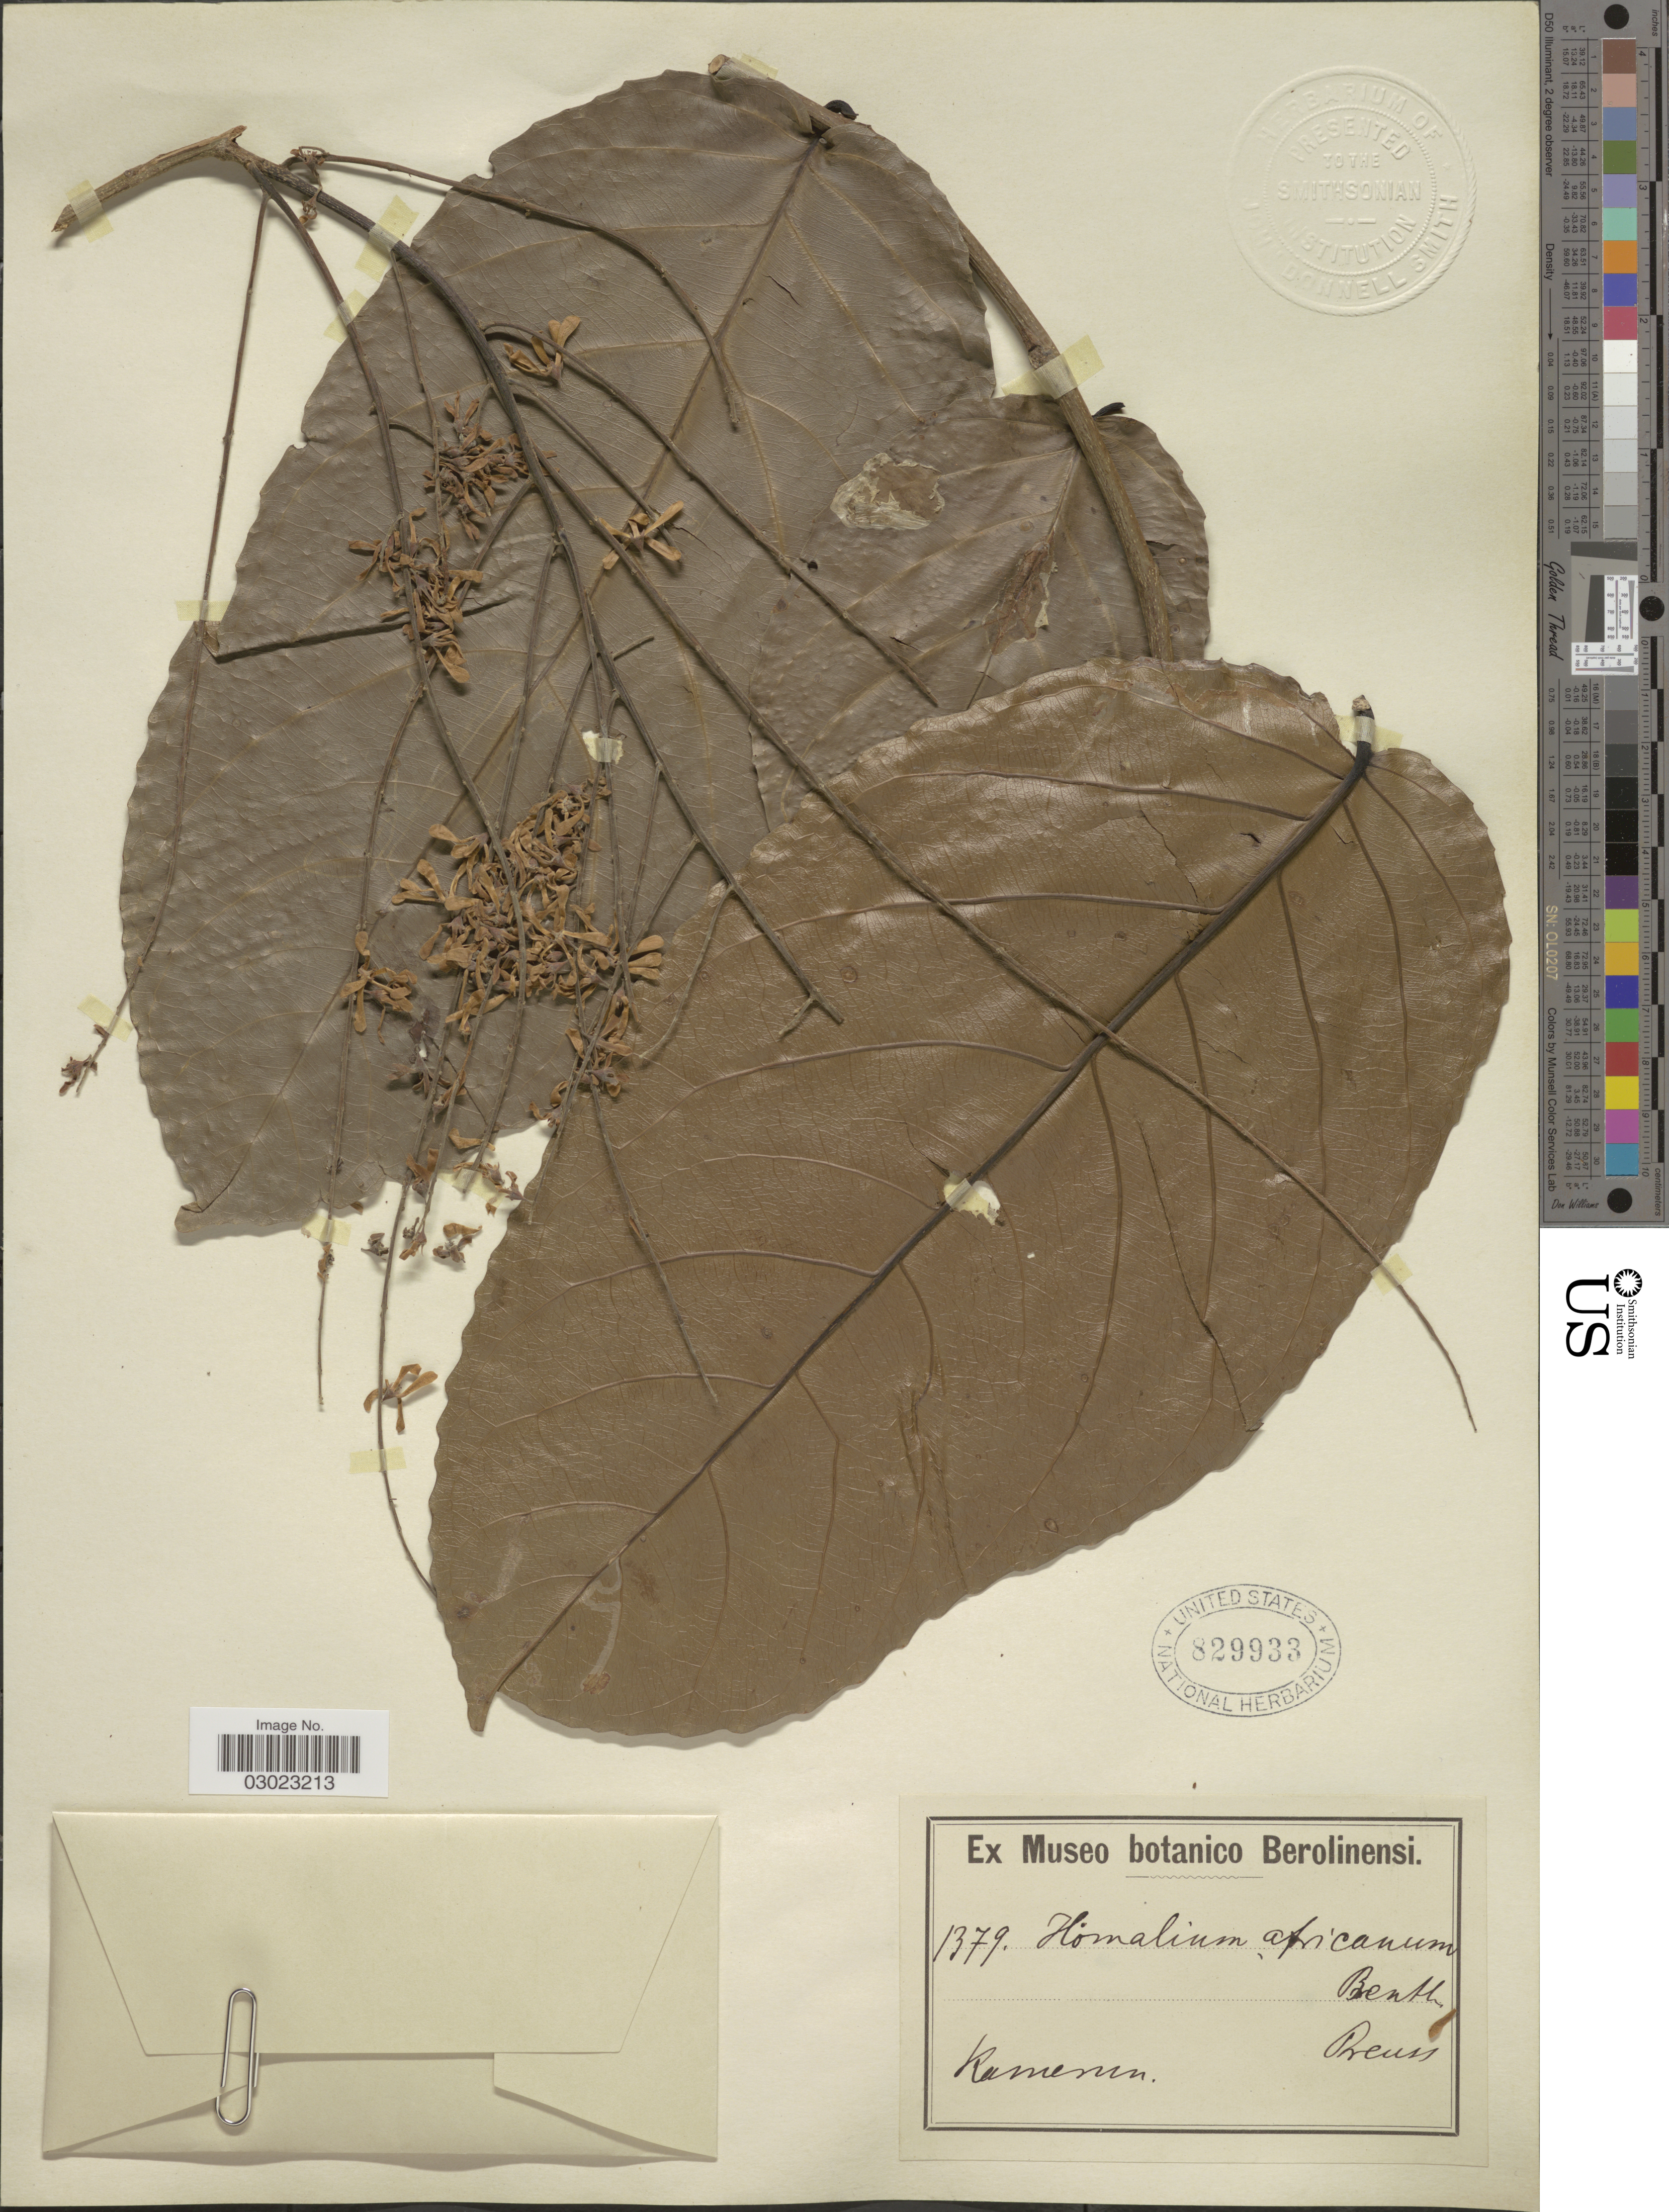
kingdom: Plantae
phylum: Tracheophyta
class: Magnoliopsida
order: Malpighiales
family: Salicaceae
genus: Homalium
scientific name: Homalium africanum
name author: (Hook. f.) Benth.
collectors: C. Preuss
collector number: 1379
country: Cameroon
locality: Kamerun.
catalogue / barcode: US 829933